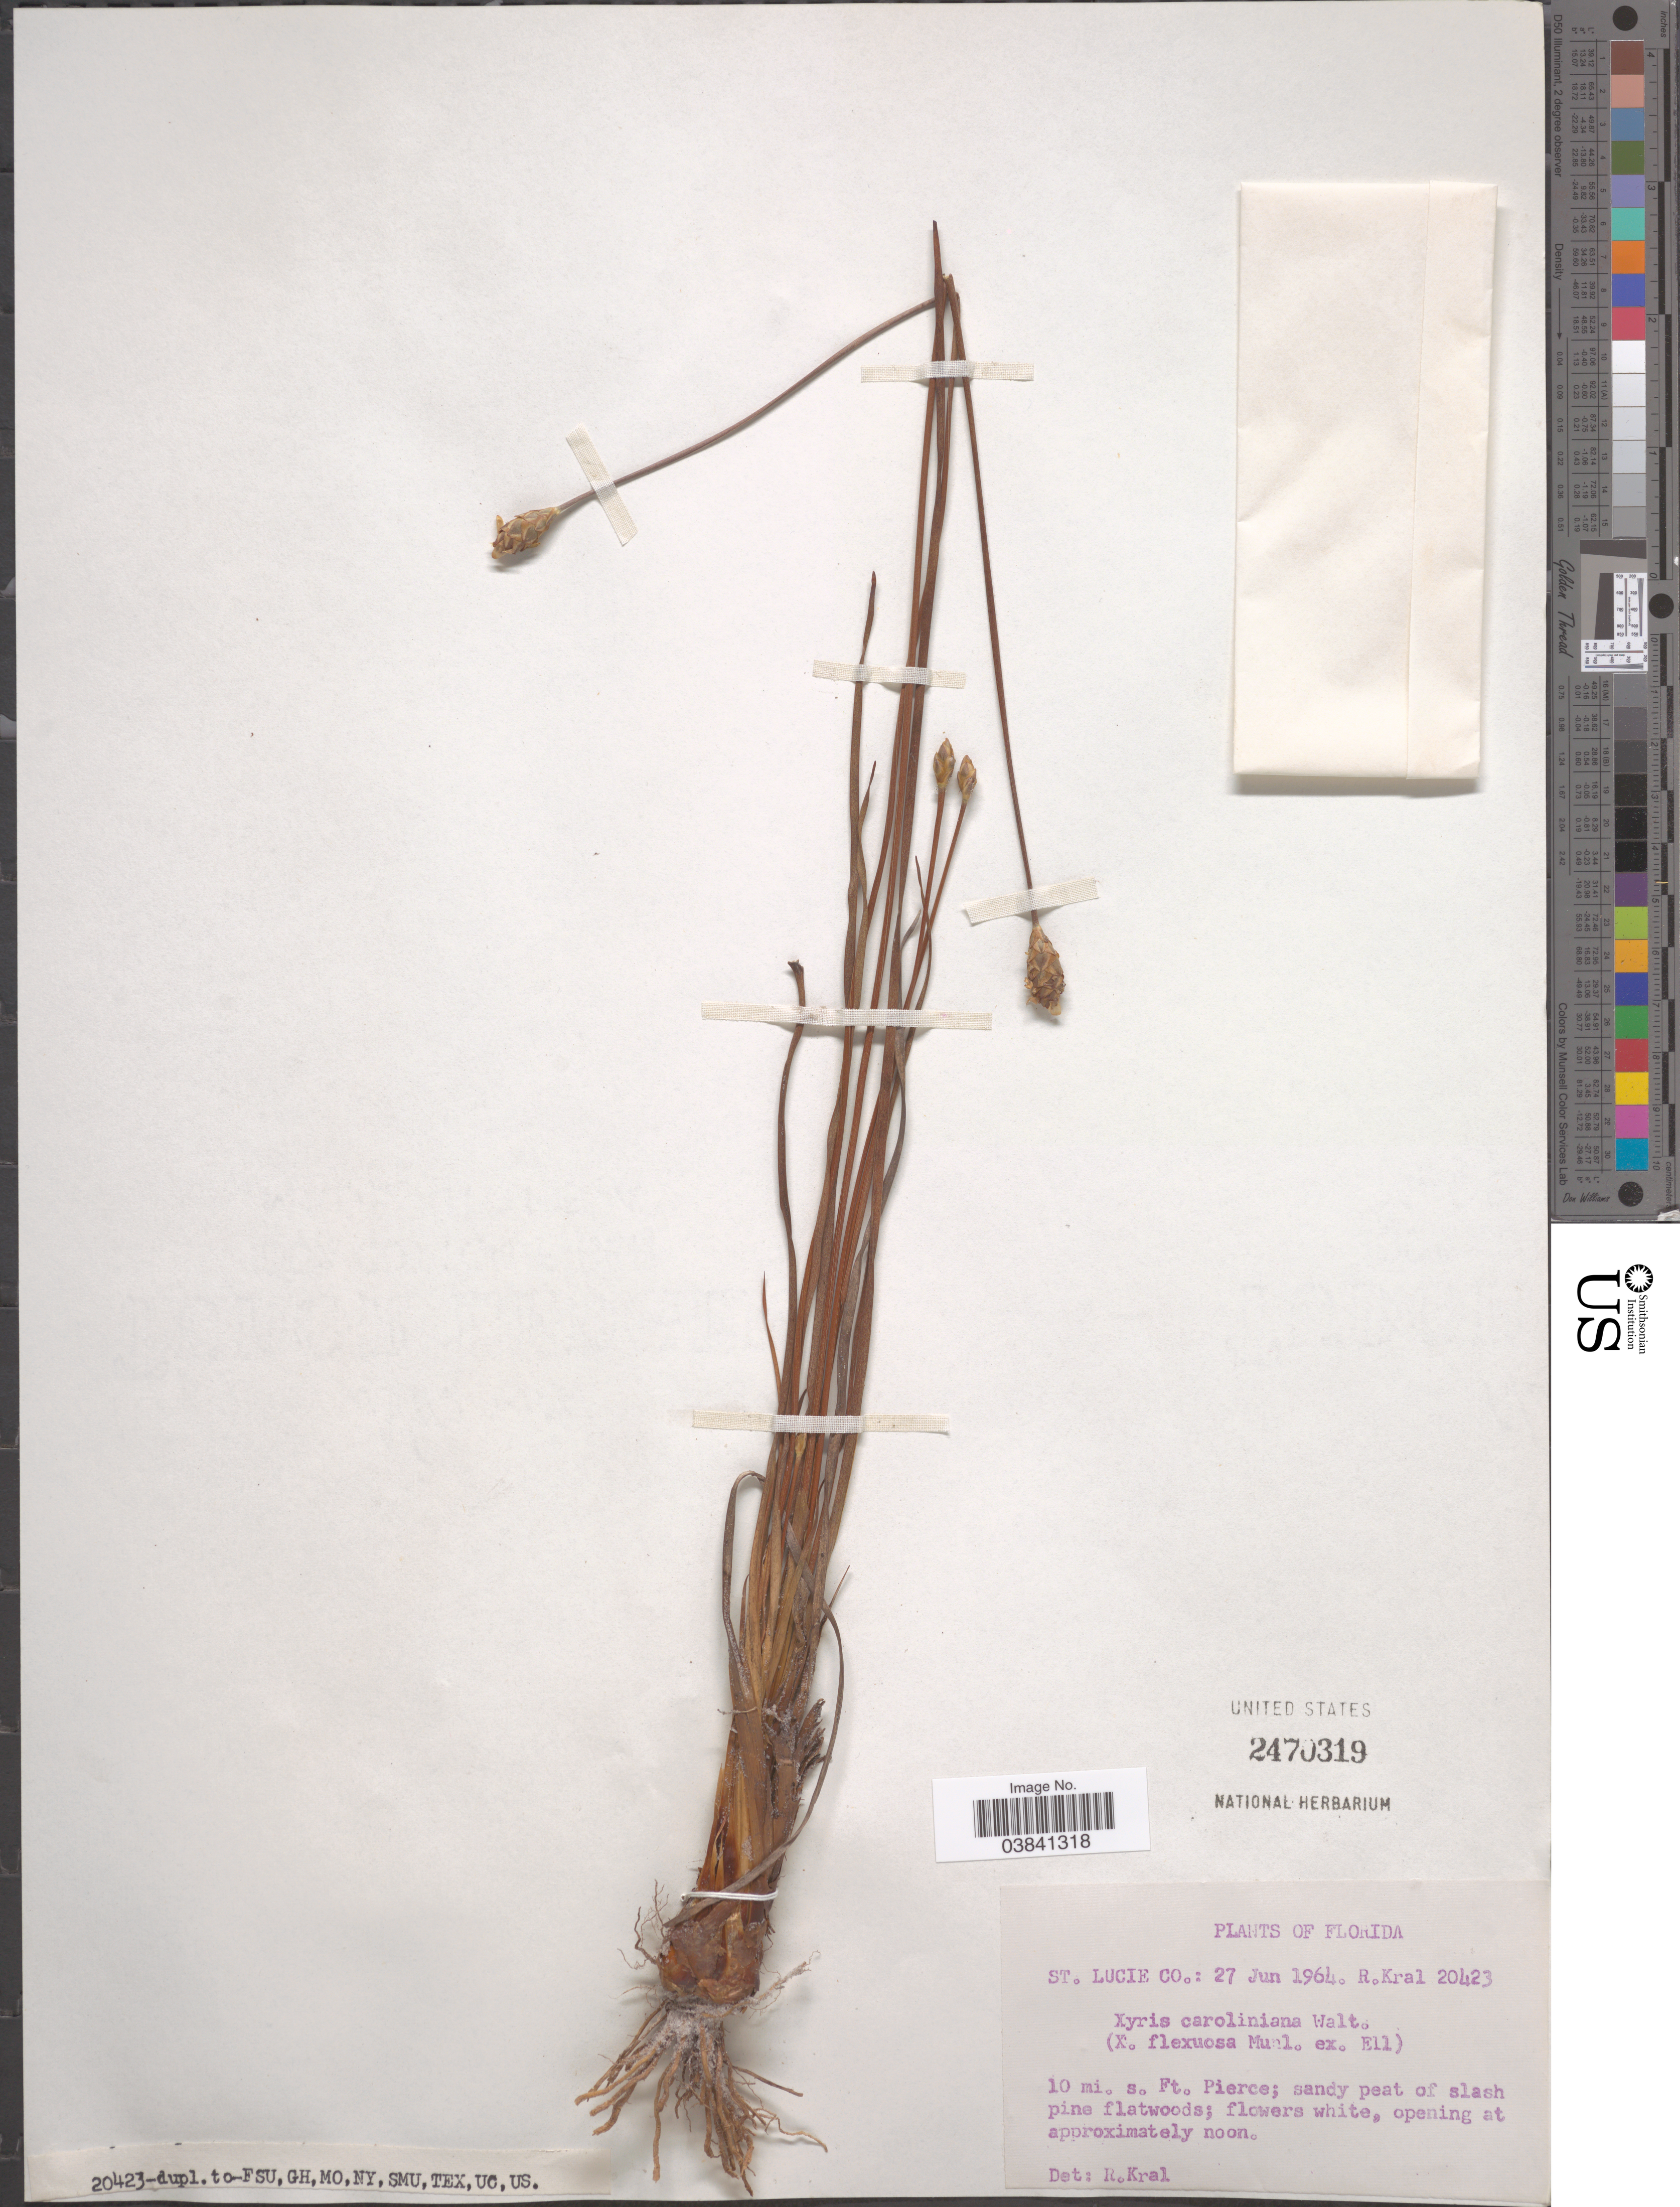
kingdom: Plantae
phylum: Tracheophyta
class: Liliopsida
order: Poales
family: Xyridaceae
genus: Xyris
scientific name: Xyris caroliniana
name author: Walter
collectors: R. Kral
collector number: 20423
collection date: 1964-06-27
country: United States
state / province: Florida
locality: St. Lucie Co.: 10 mi. s. Ft. Pierce.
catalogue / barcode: US 2470319